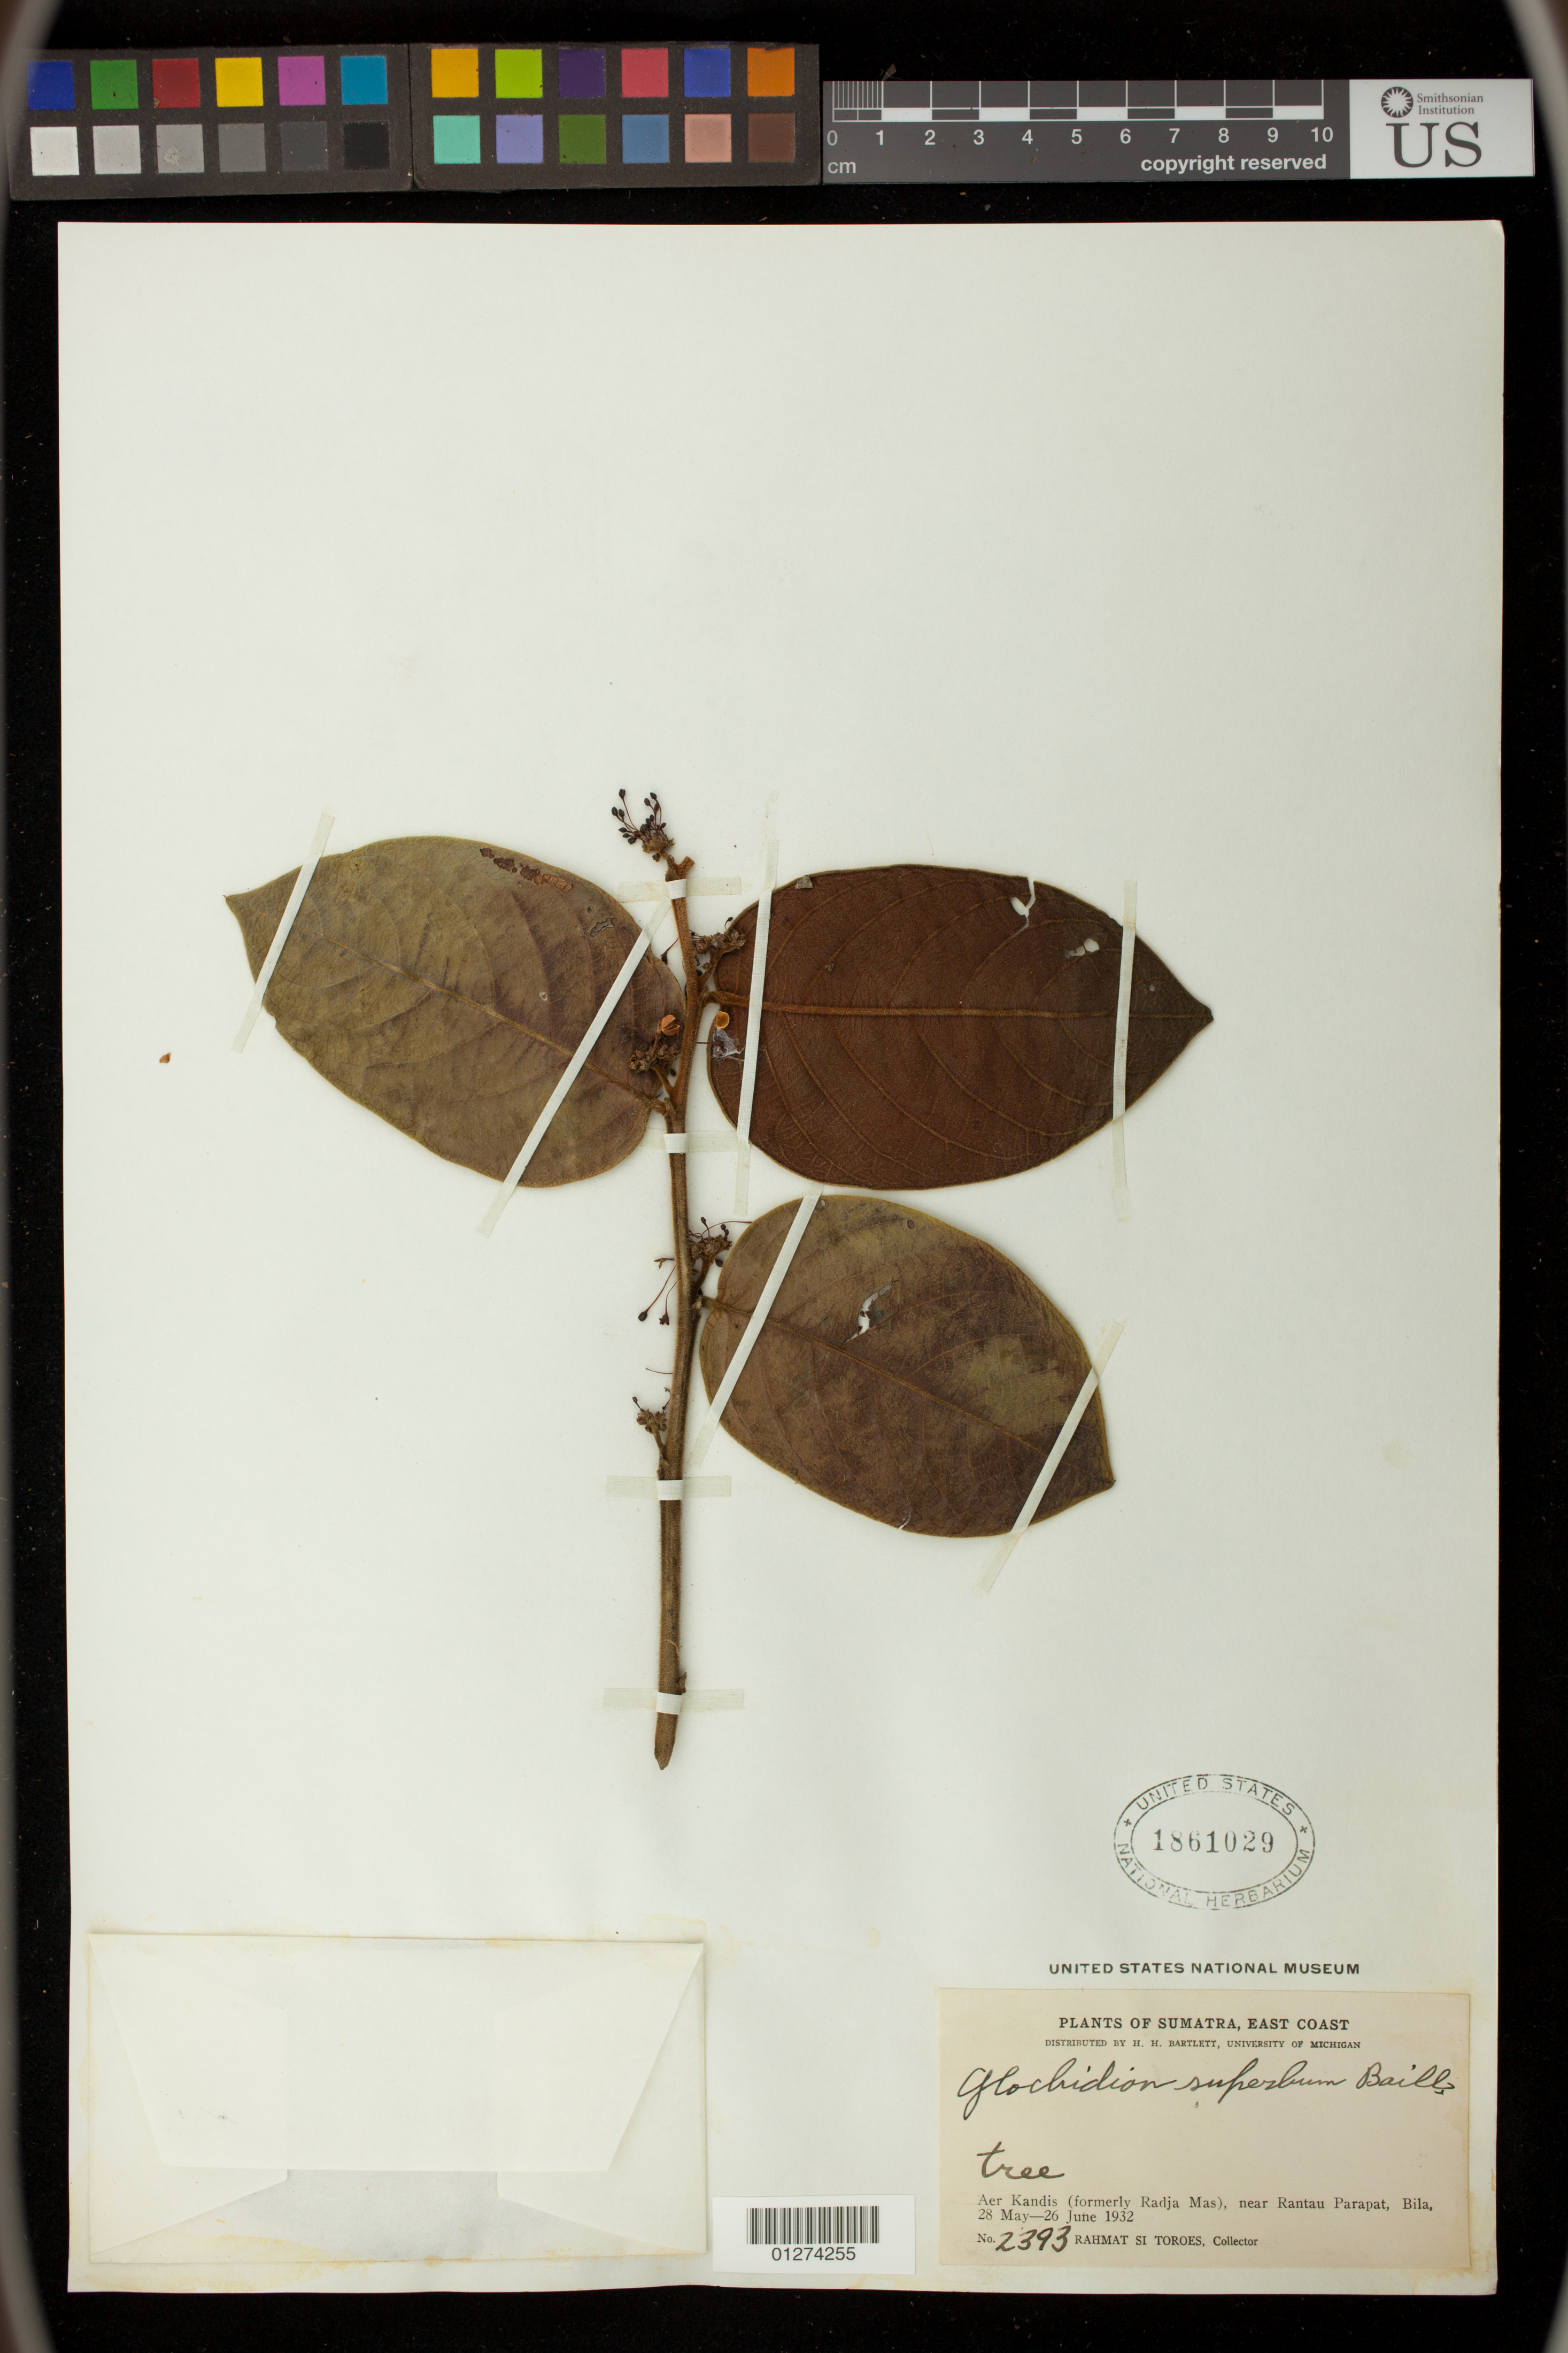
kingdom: Plantae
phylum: Tracheophyta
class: Magnoliopsida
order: Malpighiales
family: Phyllanthaceae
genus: Glochidion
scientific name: Glochidion superbum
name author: Baill.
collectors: Rahmat Si Boeea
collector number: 2393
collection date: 1932-05-28/1932-06-26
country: Indonesia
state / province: Sumatra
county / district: Sumatera Utara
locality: Aer Kandis (formerly Radja Mas), near Rantau Parapat, Bila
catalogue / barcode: US 1861029